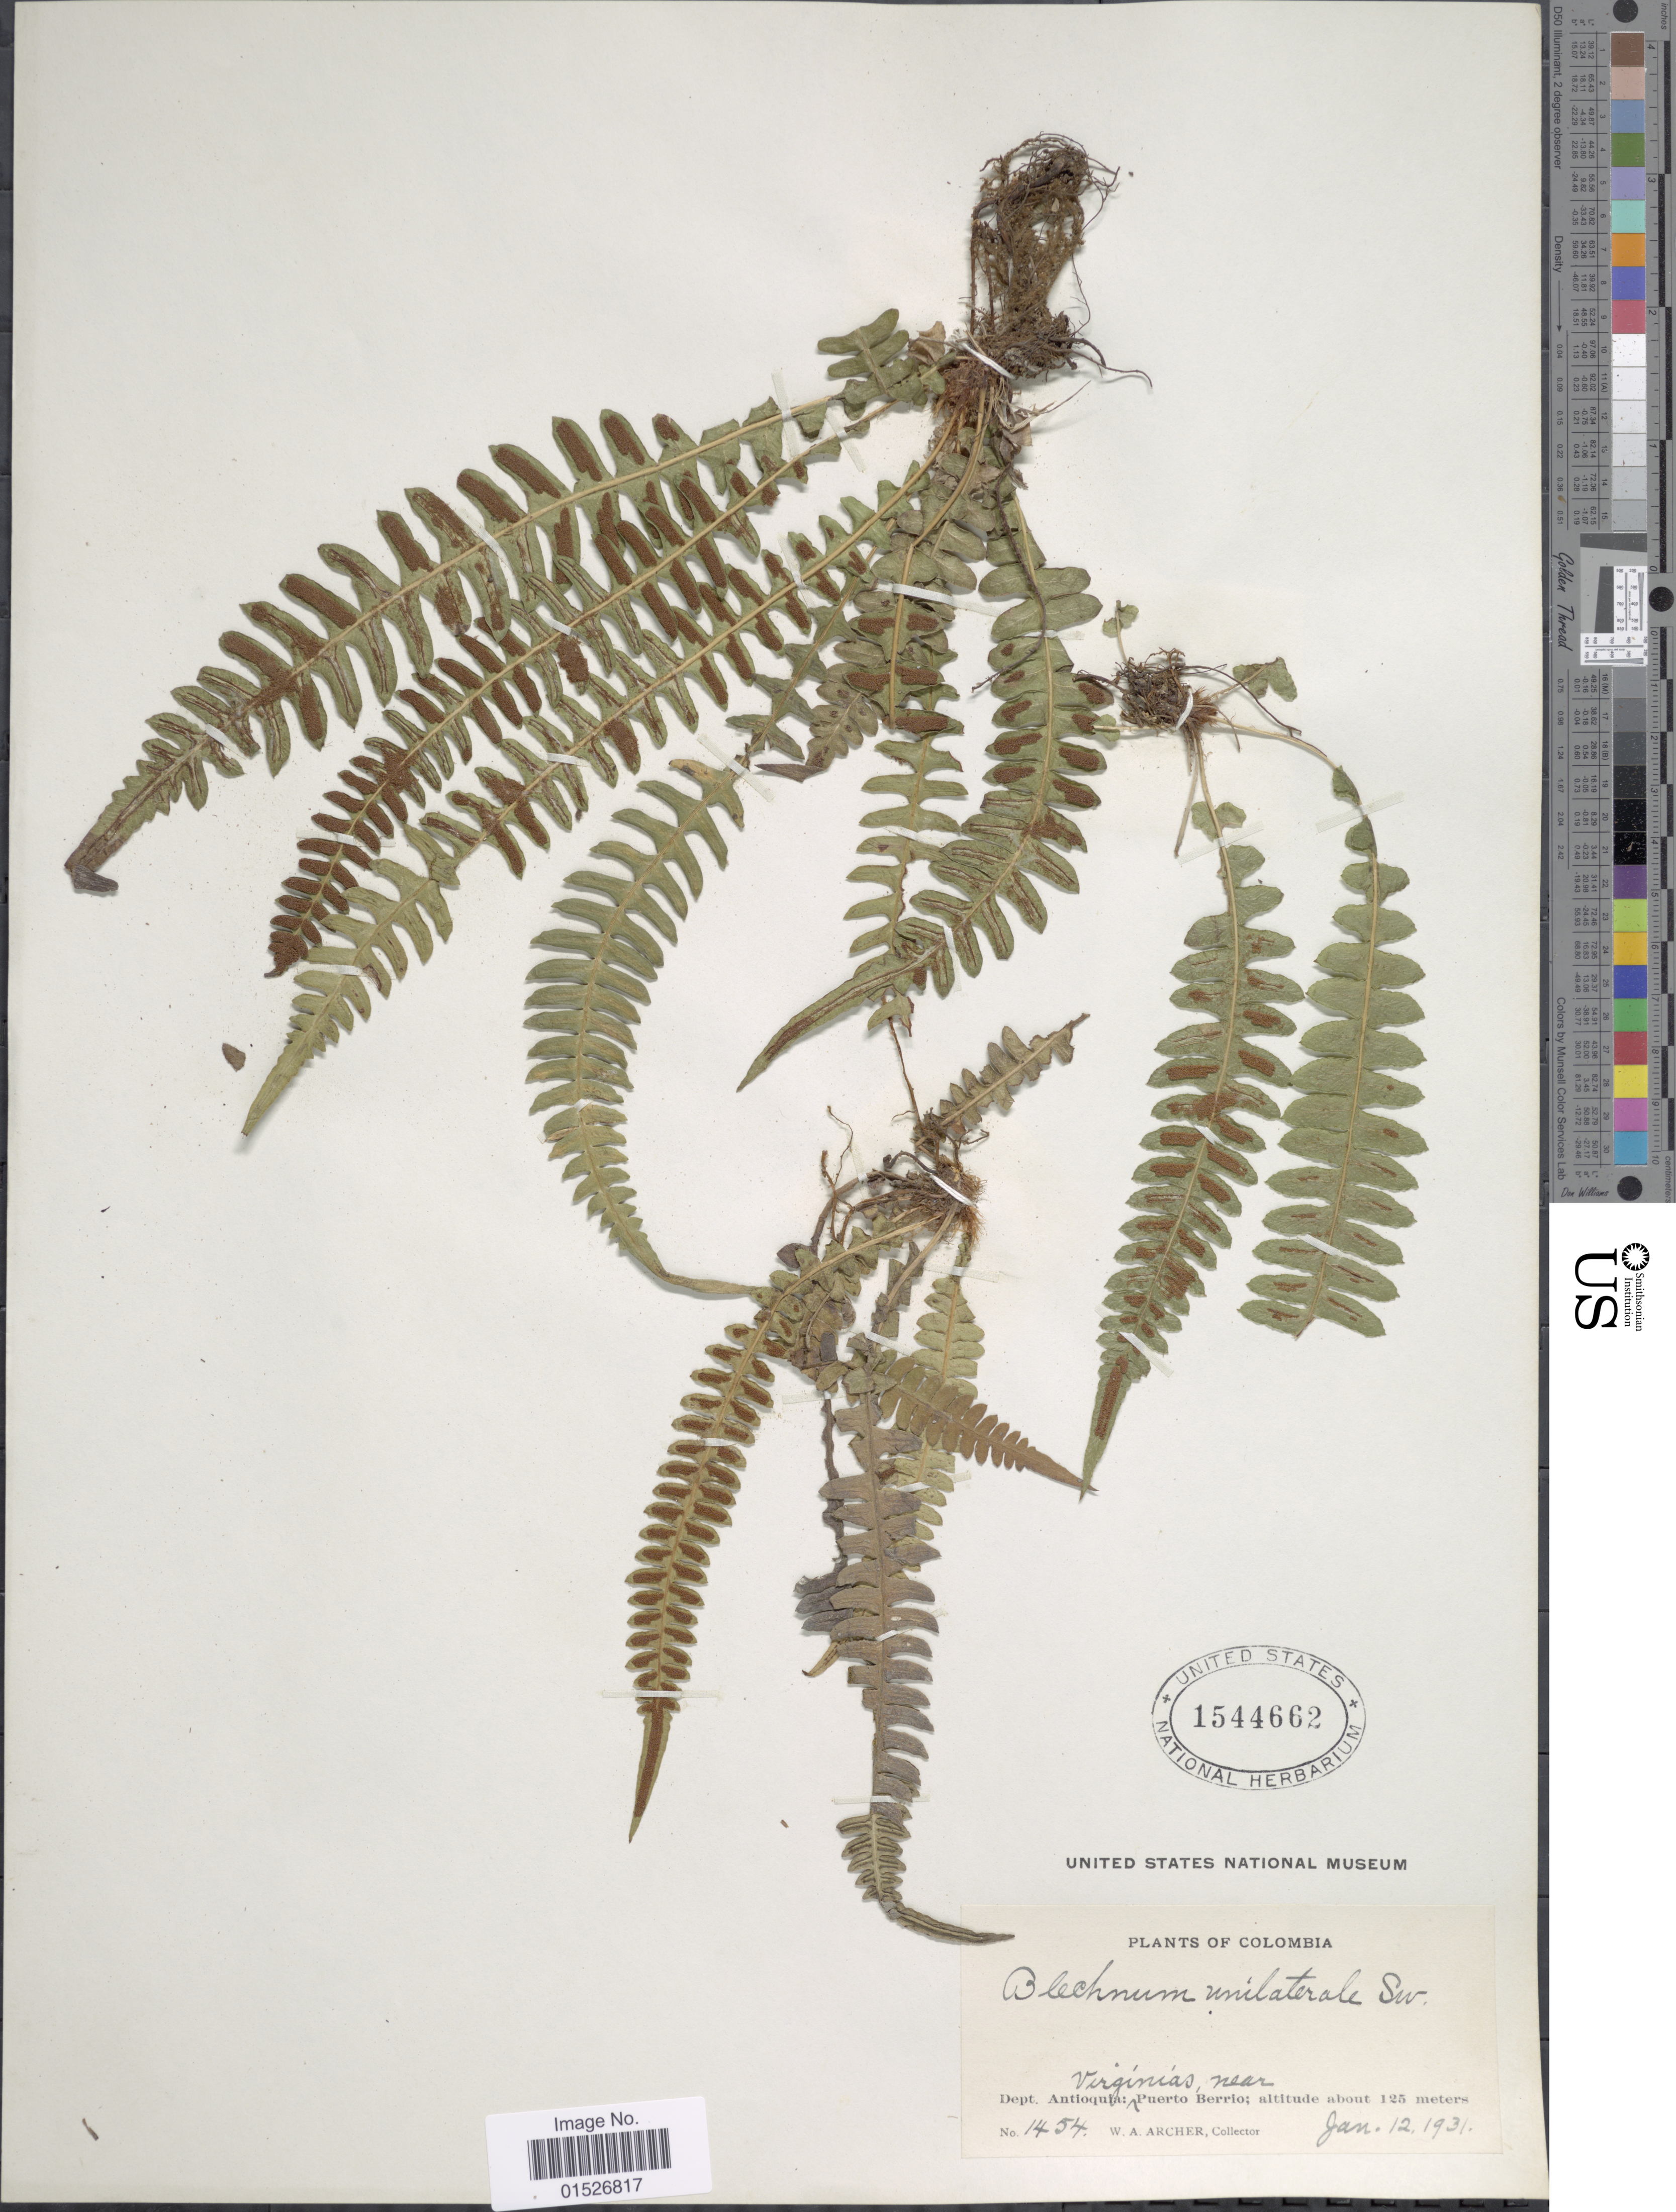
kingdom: Plantae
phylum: Tracheophyta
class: Polypodiopsida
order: Polypodiales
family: Blechnaceae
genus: Blechnum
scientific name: Blechnum polypodioides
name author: Raddi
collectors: W. A. Archer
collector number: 1454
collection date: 1931-01-12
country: Colombia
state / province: Antioquia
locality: Dept. Antioquia: Virginias near Puerto Berrio.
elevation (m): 125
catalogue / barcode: US 1544662